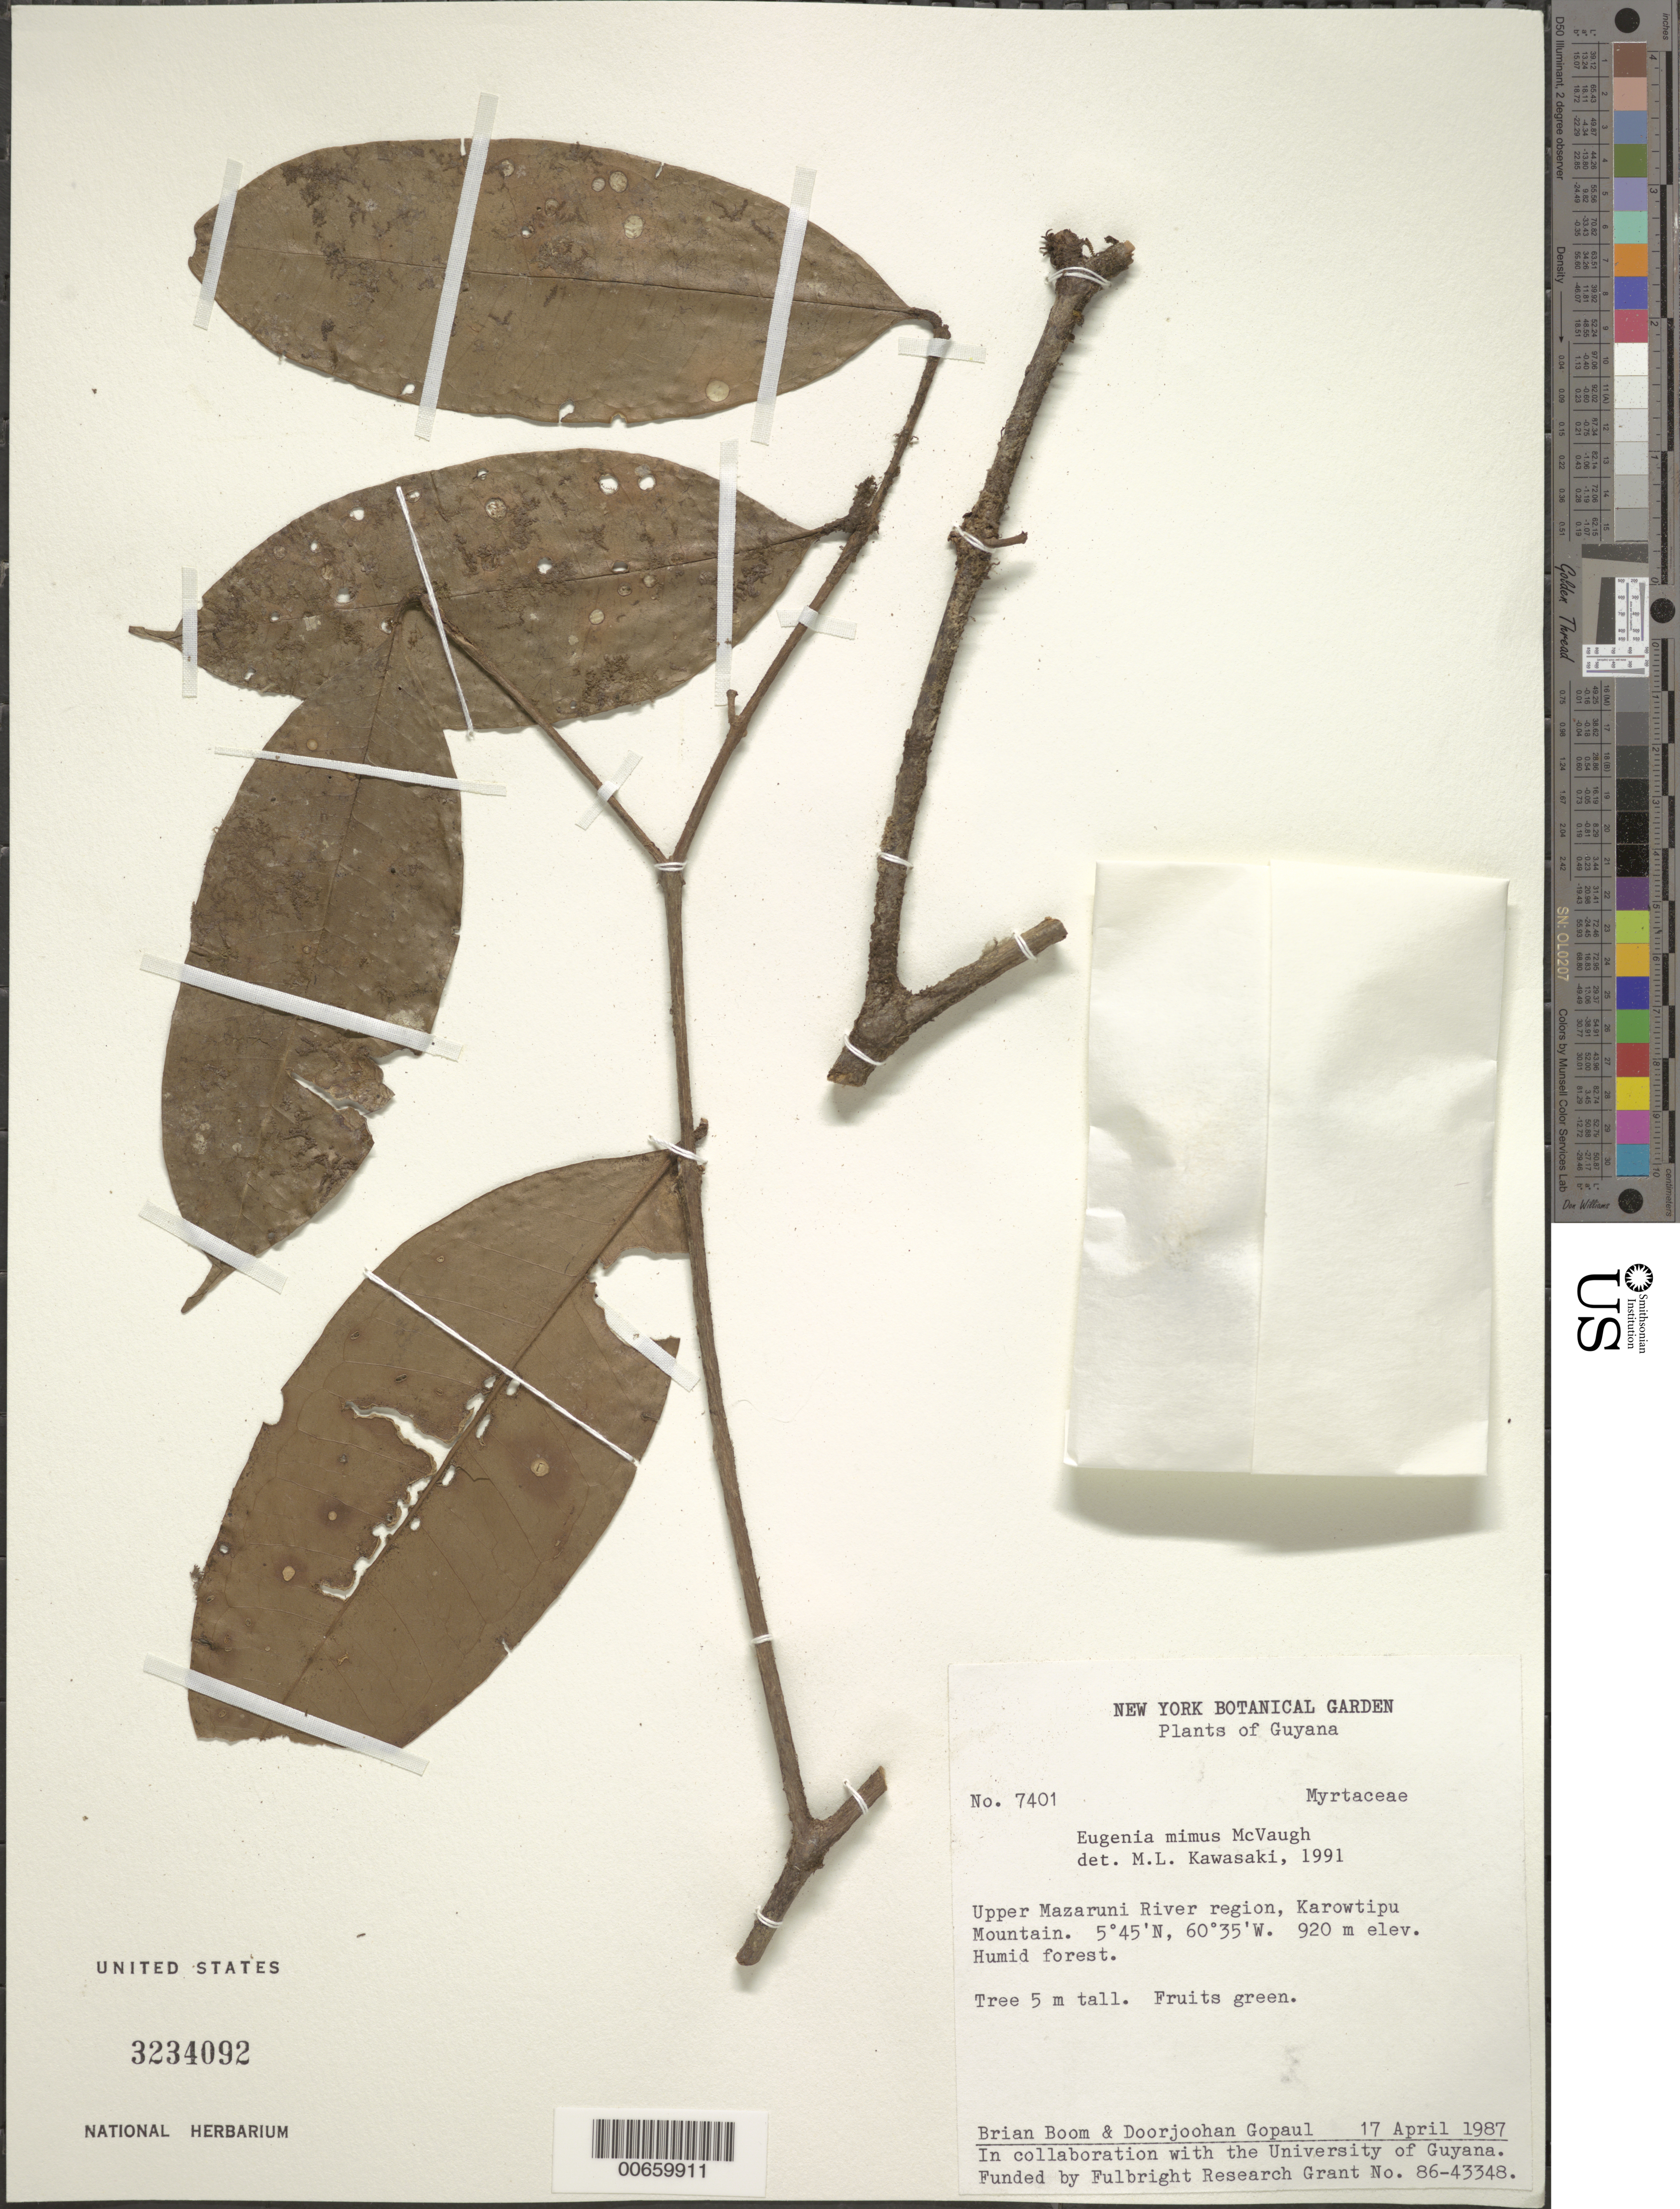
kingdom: Plantae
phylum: Tracheophyta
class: Magnoliopsida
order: Myrtales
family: Myrtaceae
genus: Eugenia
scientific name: Eugenia mimus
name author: McVaugh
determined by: Kawasaki, María L.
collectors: B. M. Boom & D. Gopaul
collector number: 7401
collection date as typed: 17-Apr-87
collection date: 1987-04-17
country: Guyana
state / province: Cuyuni-Mazaruni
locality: Karowtipu Mt., upper Mazaruni R. region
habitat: Humid forest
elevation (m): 920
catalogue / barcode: US 3234092